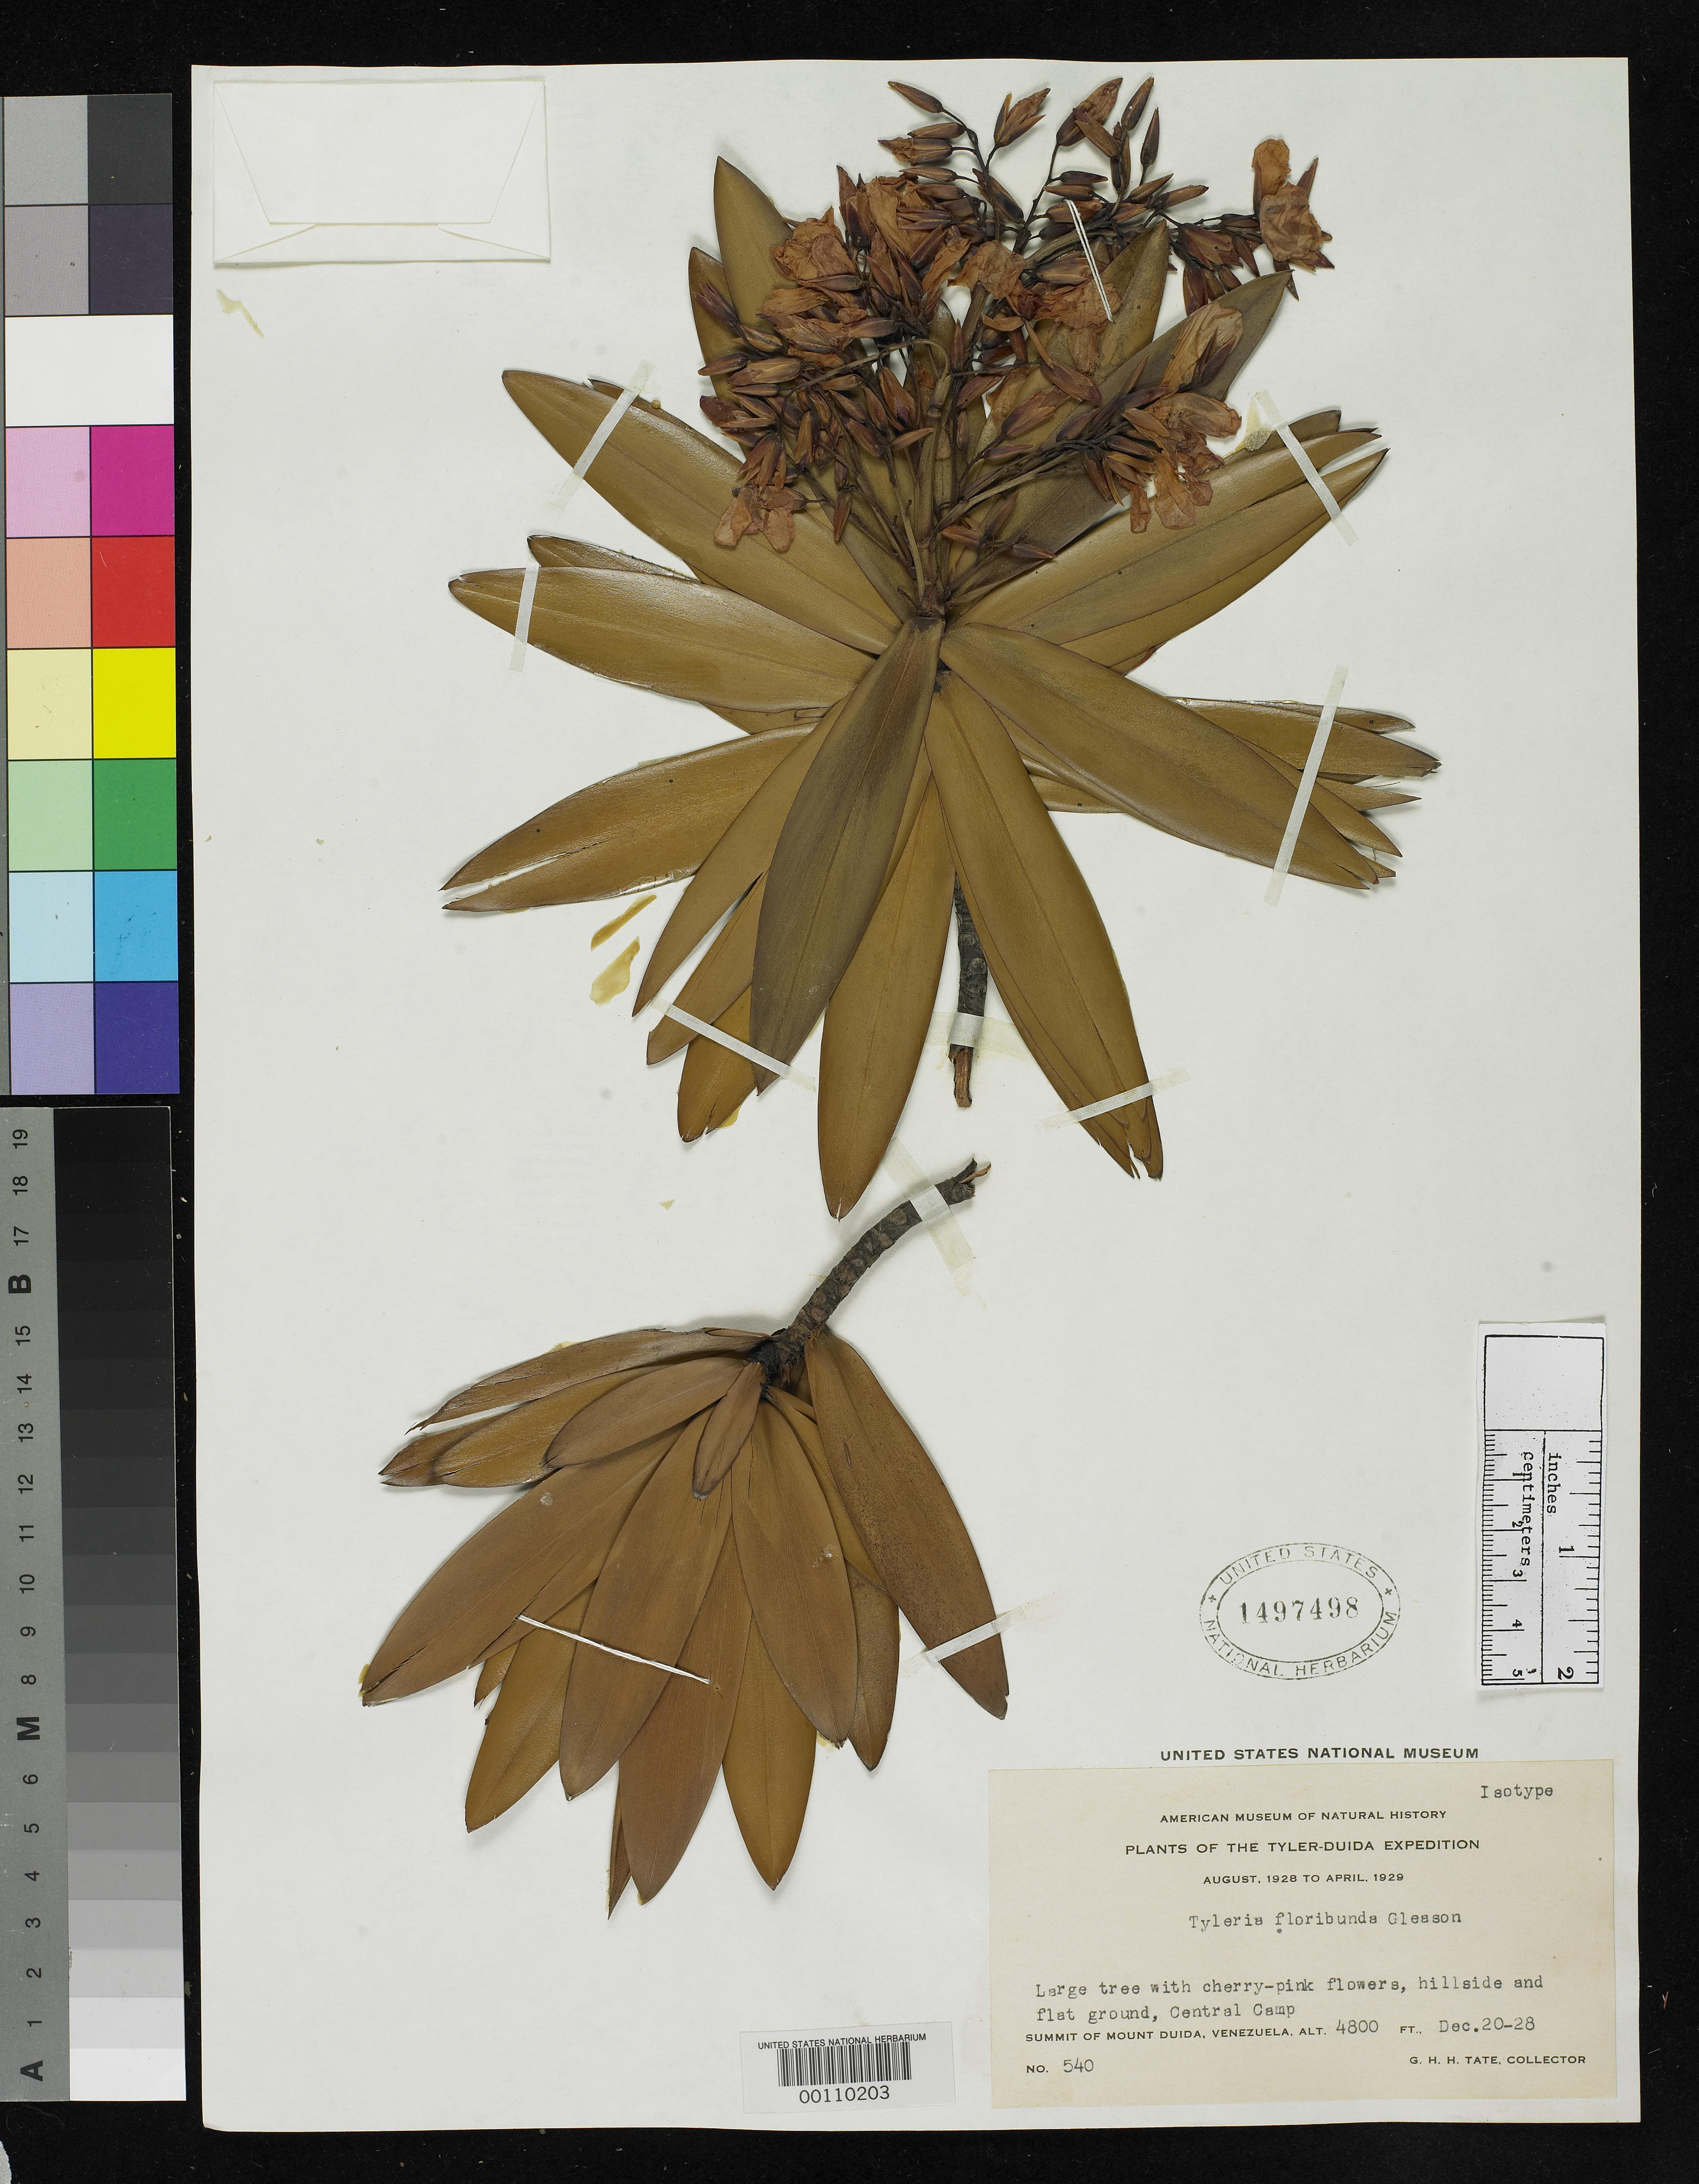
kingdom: Plantae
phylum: Tracheophyta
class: Magnoliopsida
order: Malpighiales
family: Ochnaceae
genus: Tyleria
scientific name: Tyleria floribunda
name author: Gleason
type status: Isotype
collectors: G. H. H.Tate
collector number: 540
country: Venezuela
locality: Central camp; alt. 4800 ft.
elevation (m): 1463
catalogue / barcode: US 1497498